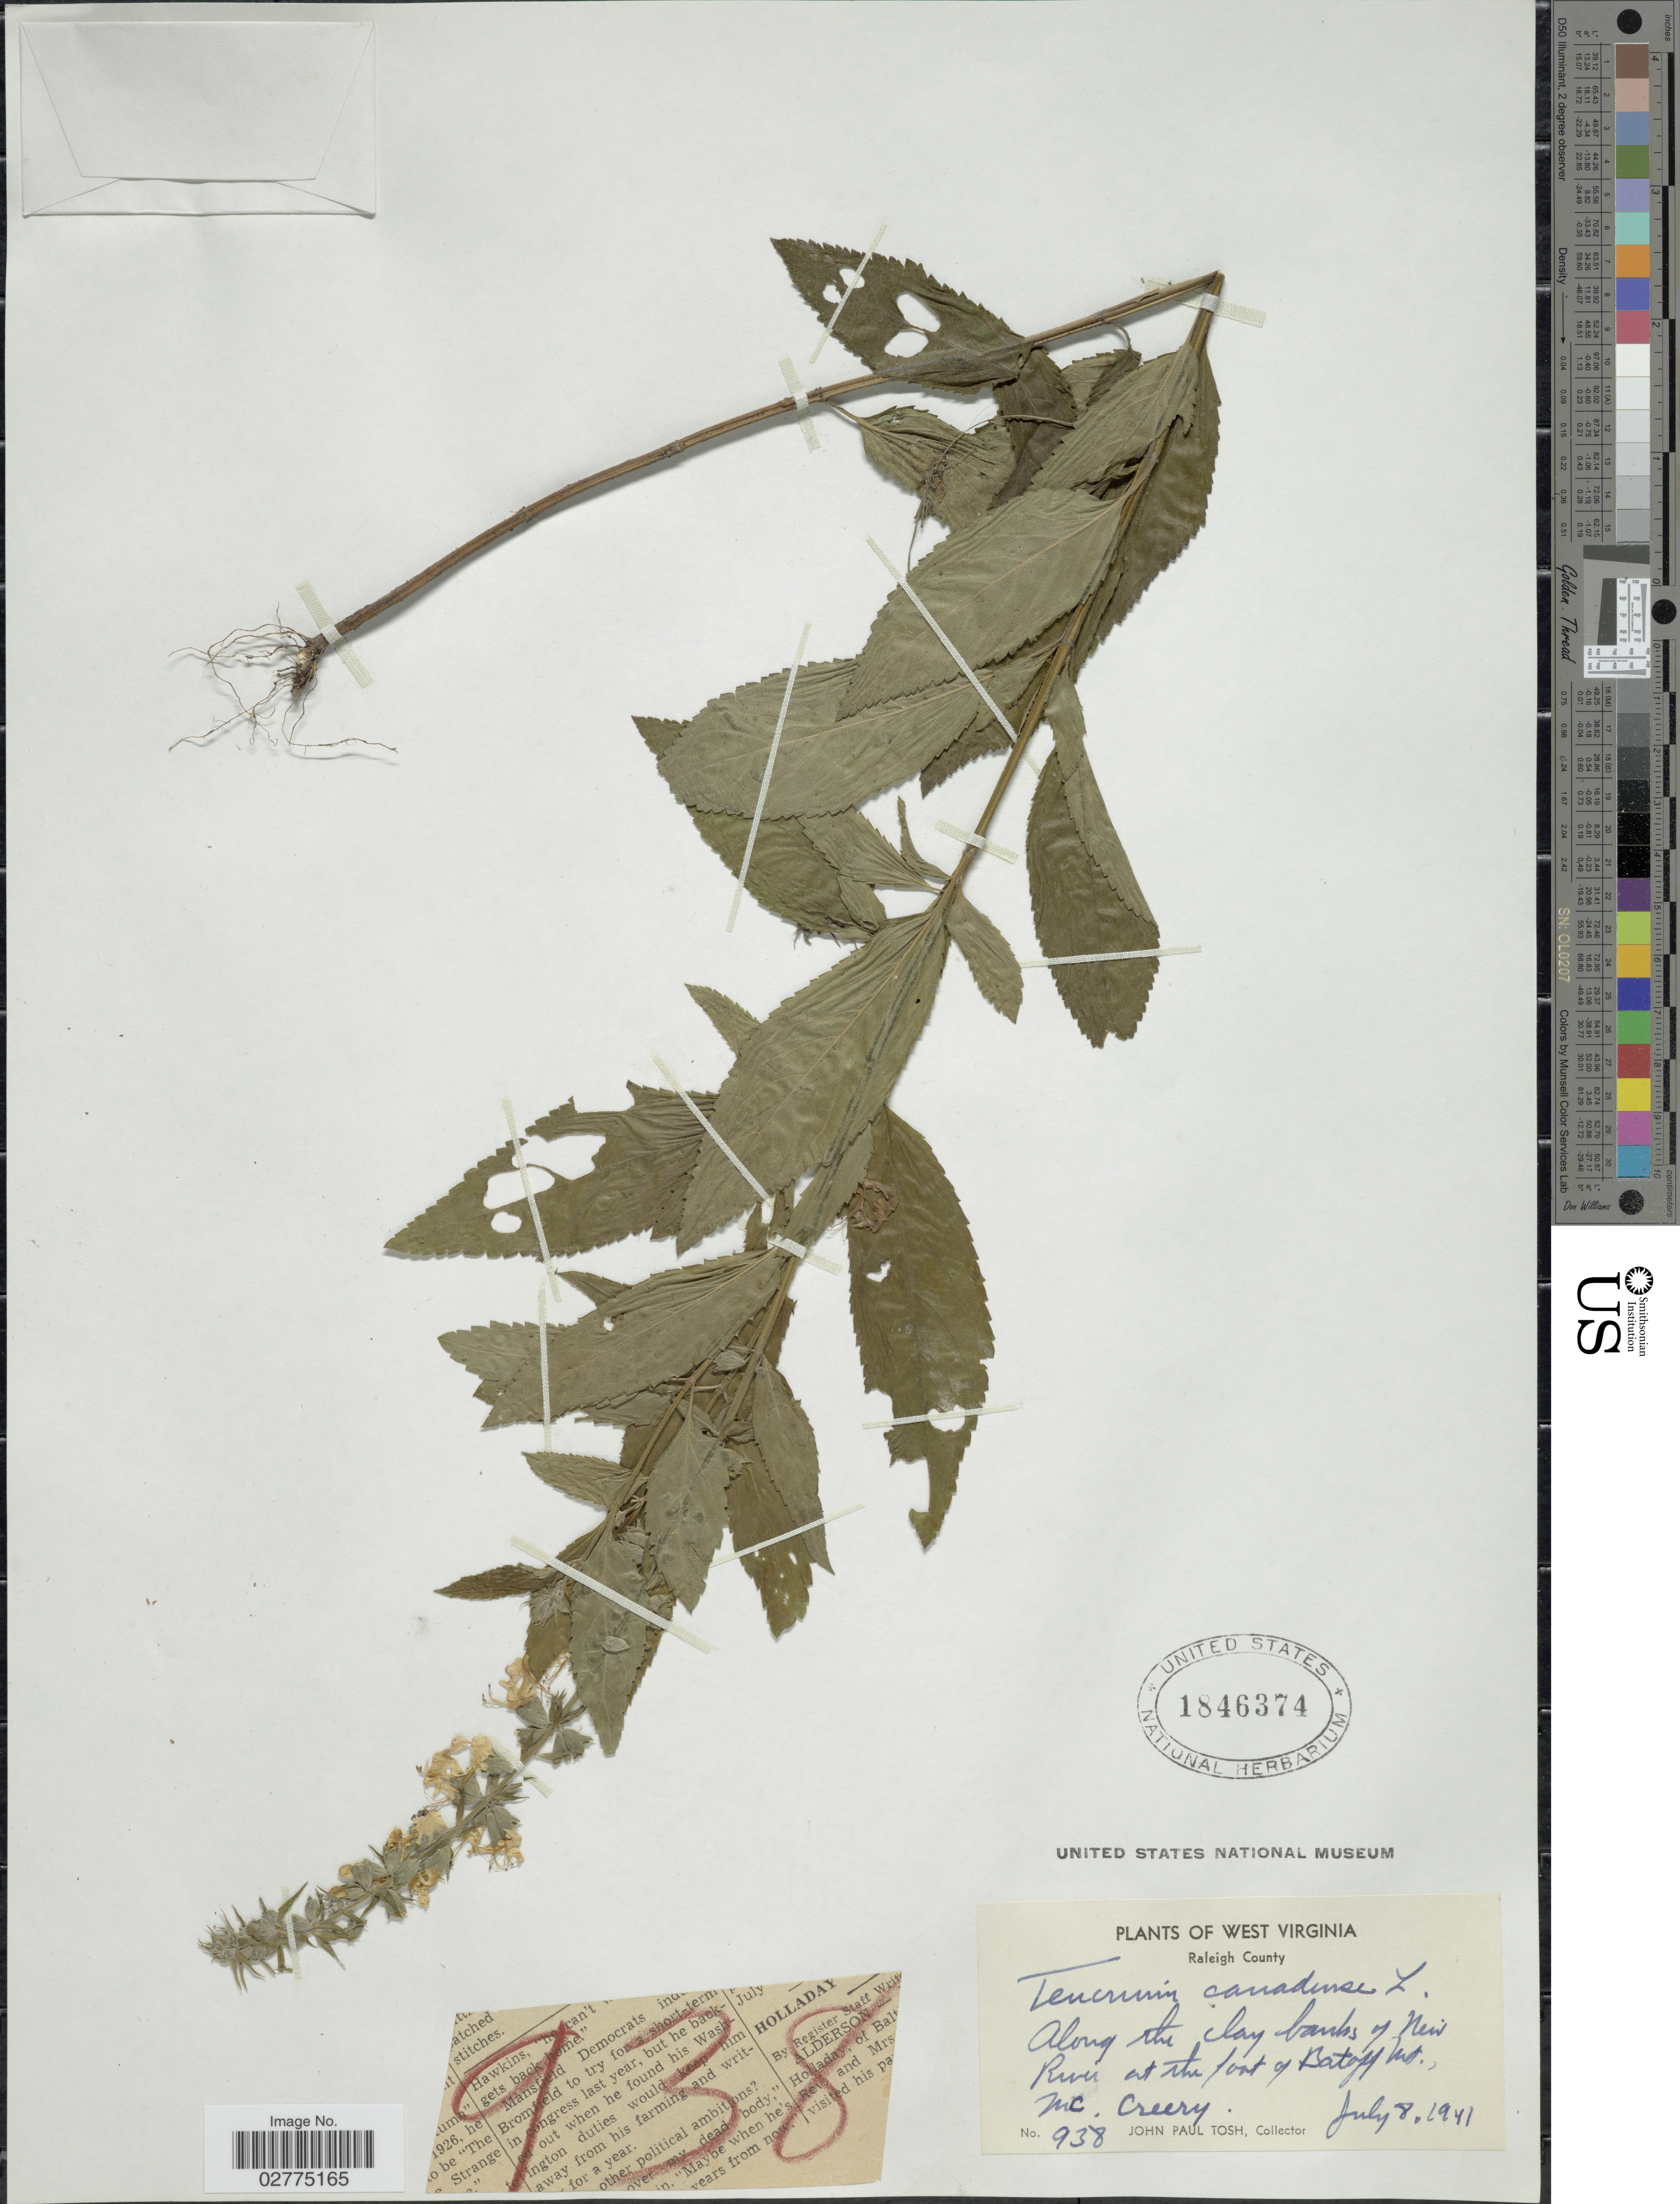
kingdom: Plantae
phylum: Tracheophyta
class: Magnoliopsida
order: Lamiales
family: Lamiaceae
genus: Teucrium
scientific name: Teucrium canadense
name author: L.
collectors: J. Tosh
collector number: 938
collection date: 1941-07-08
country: United States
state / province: West Virginia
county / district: Raleigh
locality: Raleigh County, Along the clay banks of New River at the foot of Batopp Mt., Mc. Creery.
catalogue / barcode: US 1846374